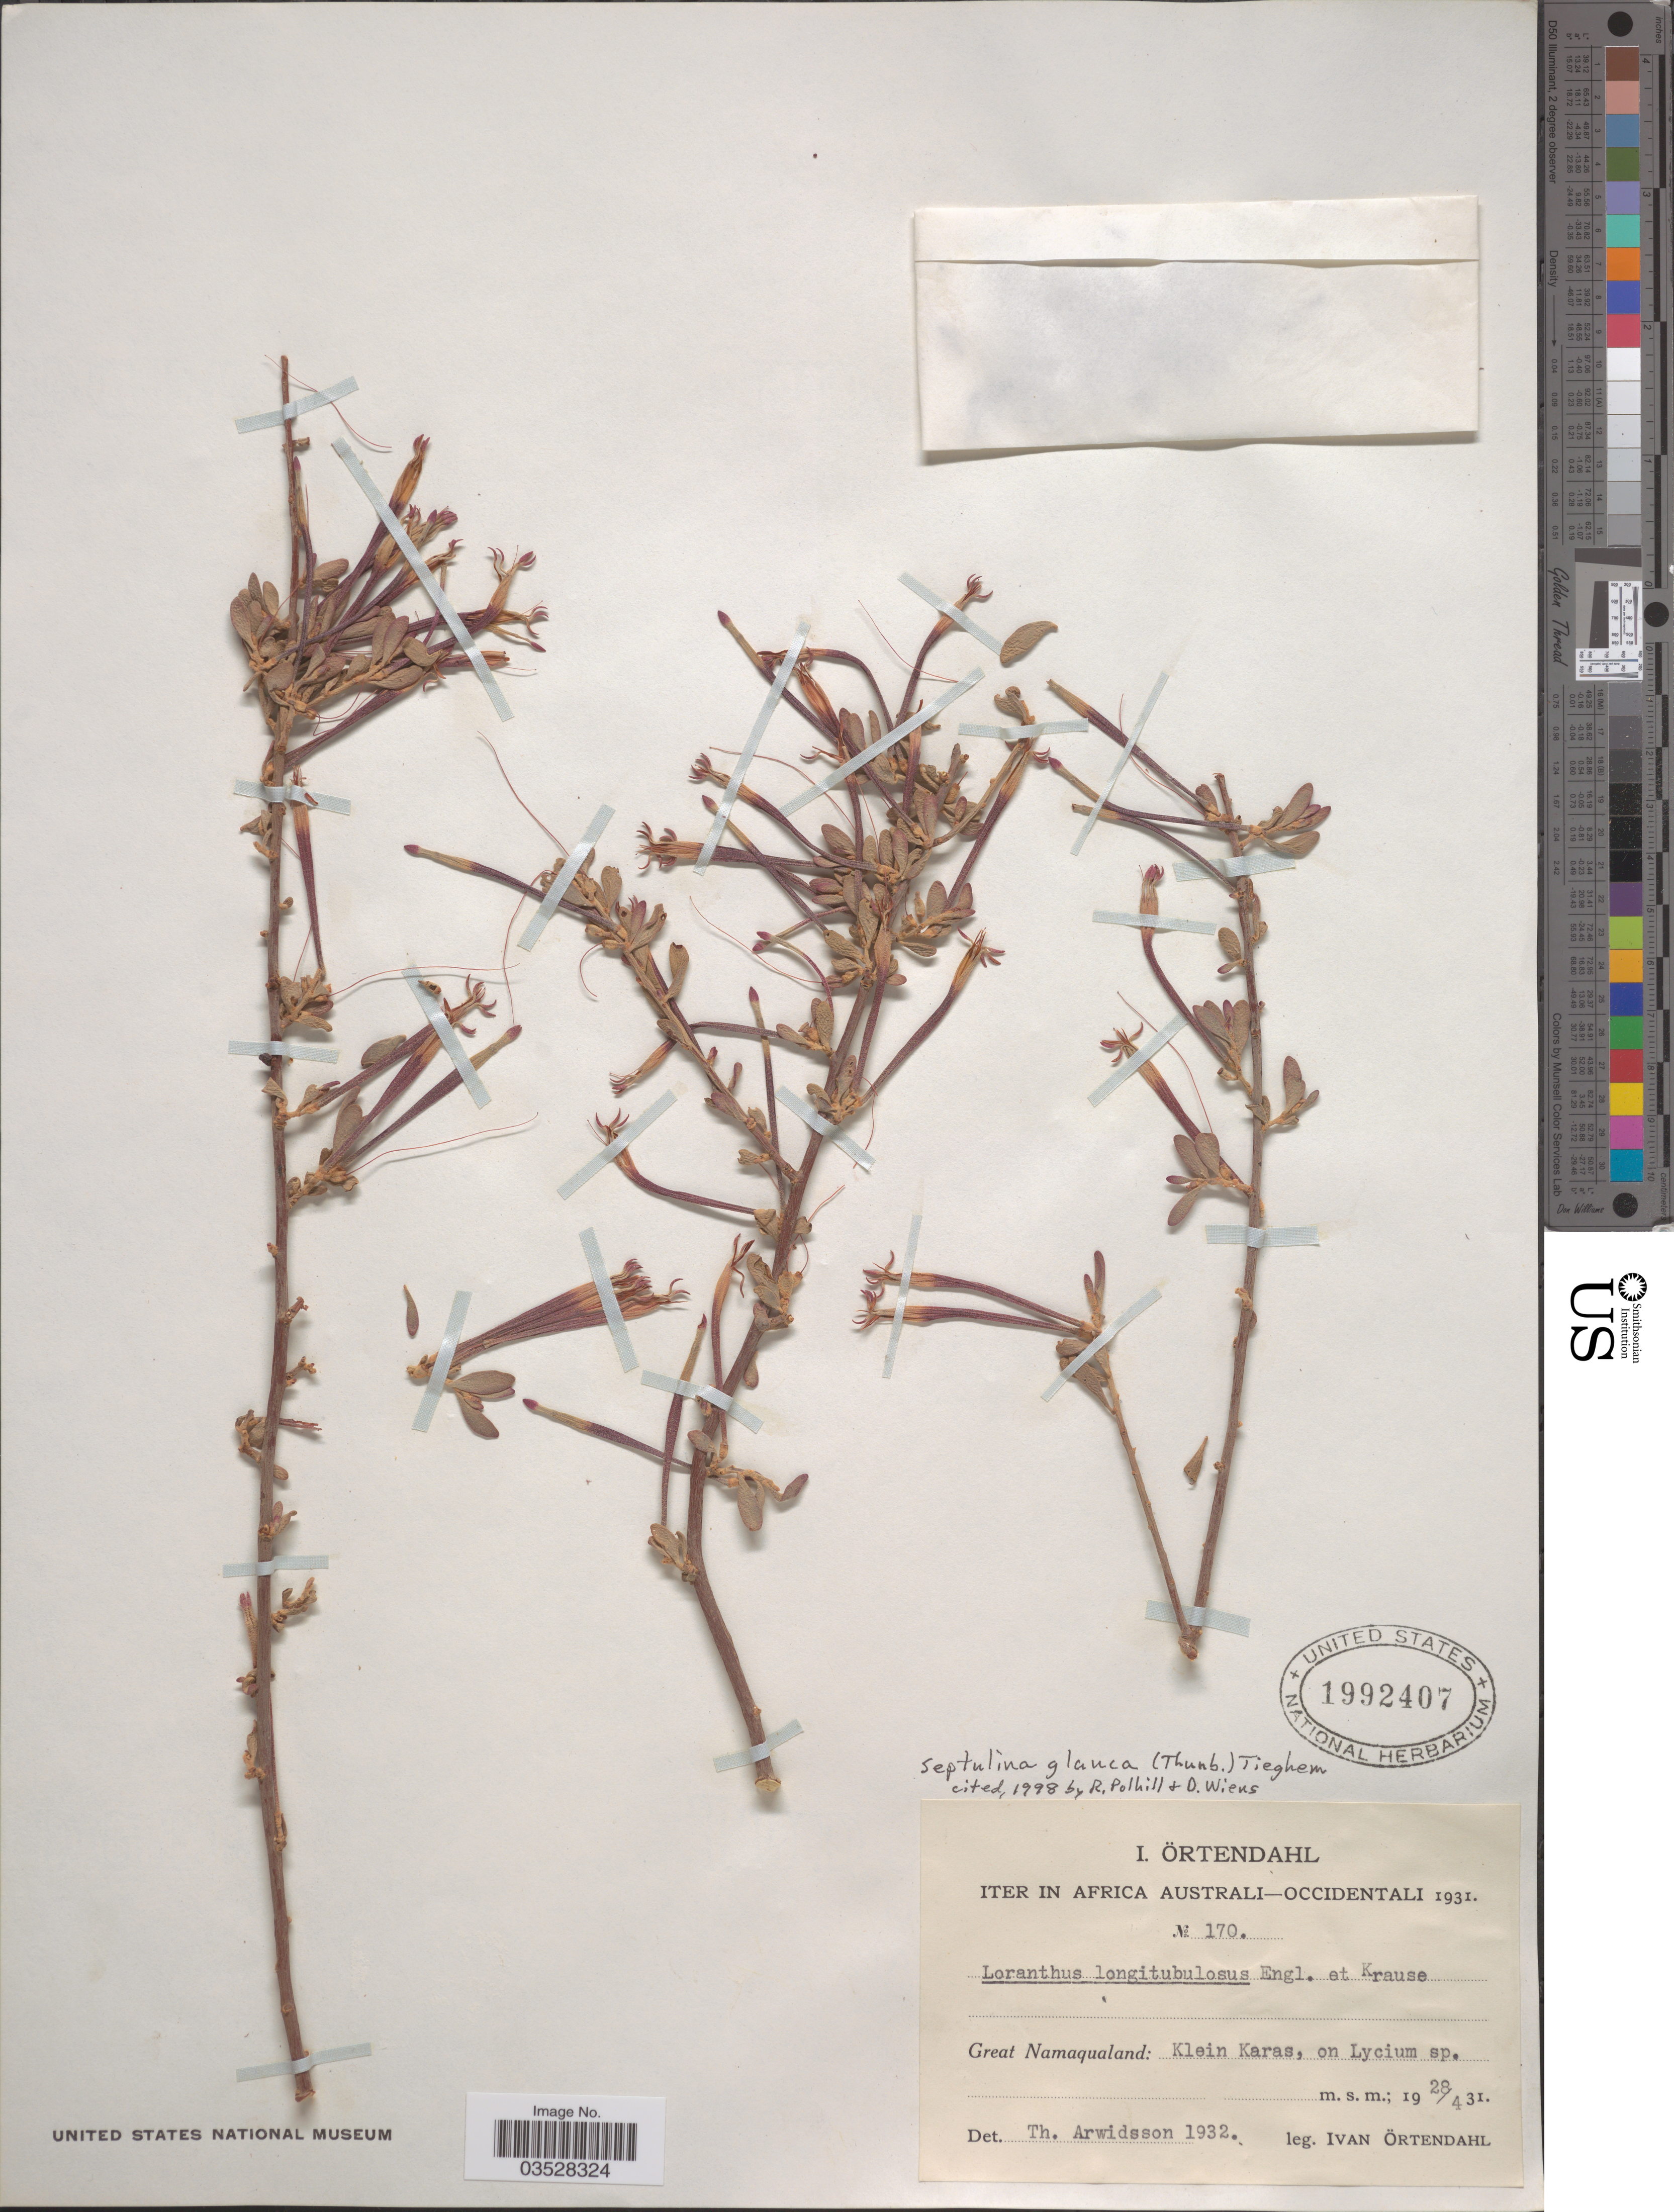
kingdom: Plantae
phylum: Tracheophyta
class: Magnoliopsida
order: Santalales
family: Loranthaceae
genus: Septulina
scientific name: Septulina glauca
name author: (Thunb.) Tiegh.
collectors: I. Ortendahl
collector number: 170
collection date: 1931-04-28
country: Namibia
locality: Iter in Africa Australi-Occidentali. Great Namaqualand: Klein Karas.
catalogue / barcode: US 1992407